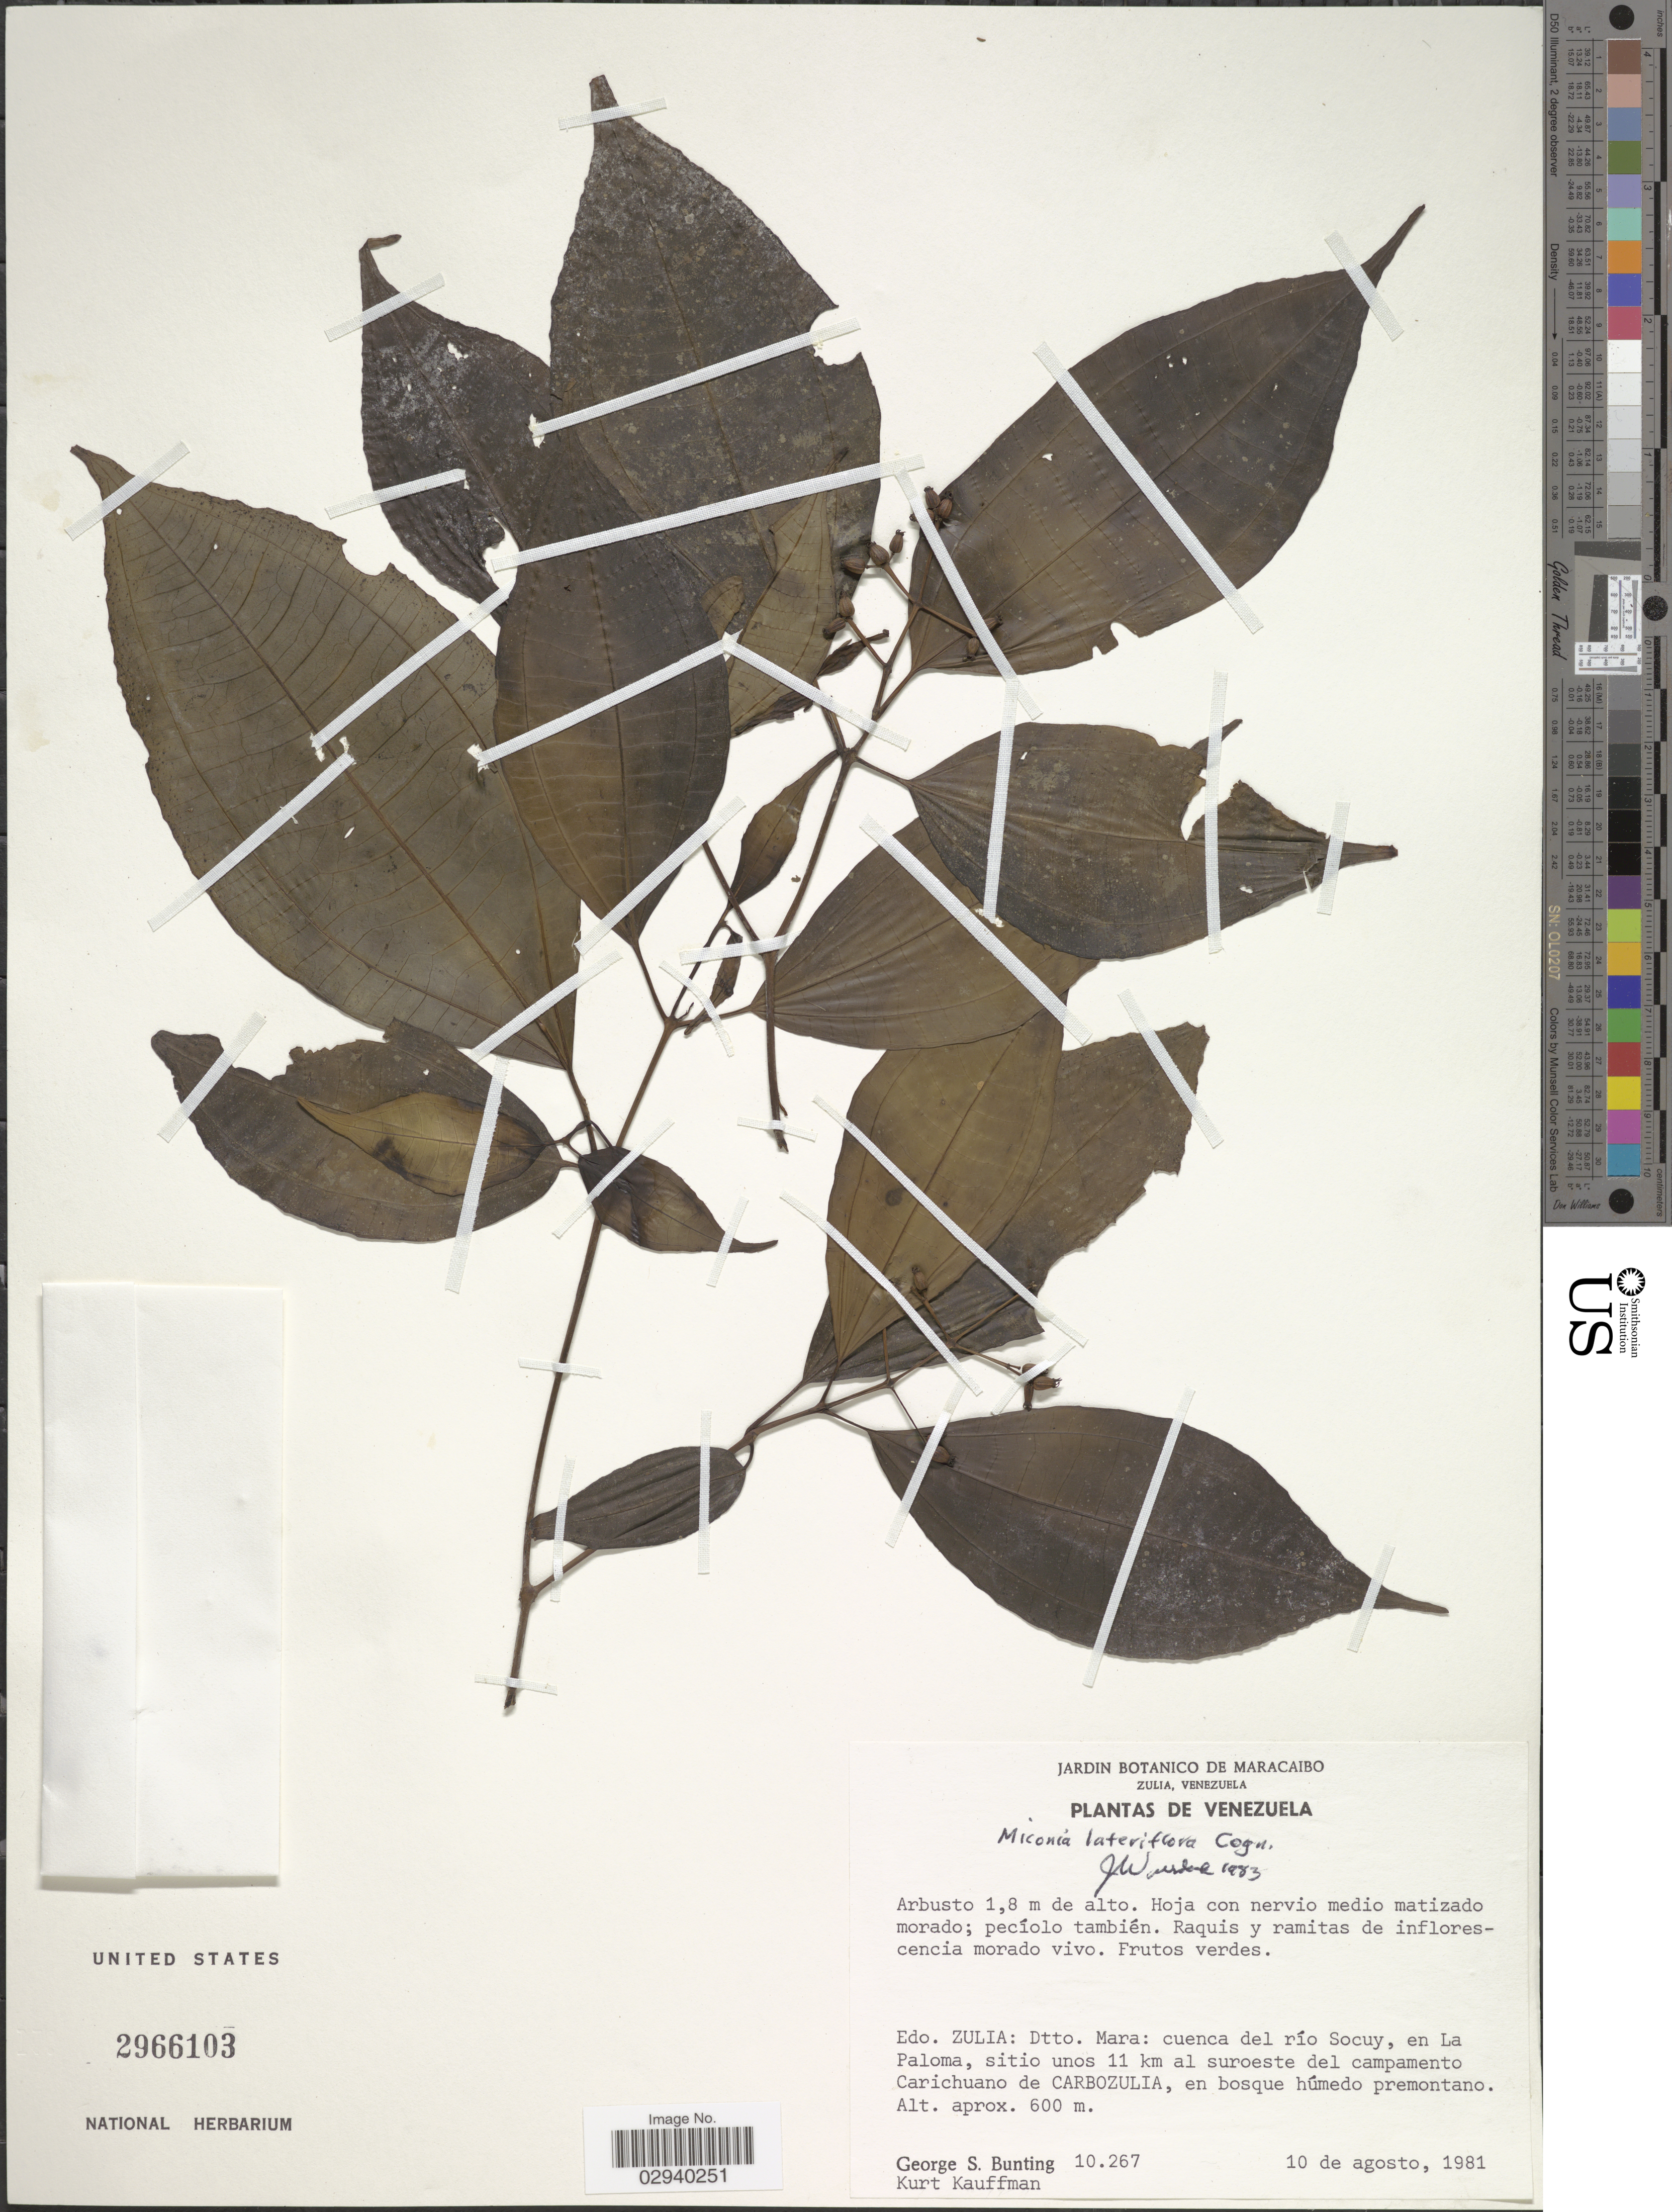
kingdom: Plantae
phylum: Tracheophyta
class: Magnoliopsida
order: Myrtales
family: Melastomataceae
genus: Miconia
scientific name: Miconia lateriflora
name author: Cogn.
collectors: G. S. Bunting & K. Kauffman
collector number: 10267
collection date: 1981-08-10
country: Venezuela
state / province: Zulia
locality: Dtto. Mara: cuenca del río Socuy, en La Paloma, sitio unos 11 km al suroeste del campamento Carichuano de Carbozulia.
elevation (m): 600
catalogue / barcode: US 2966103